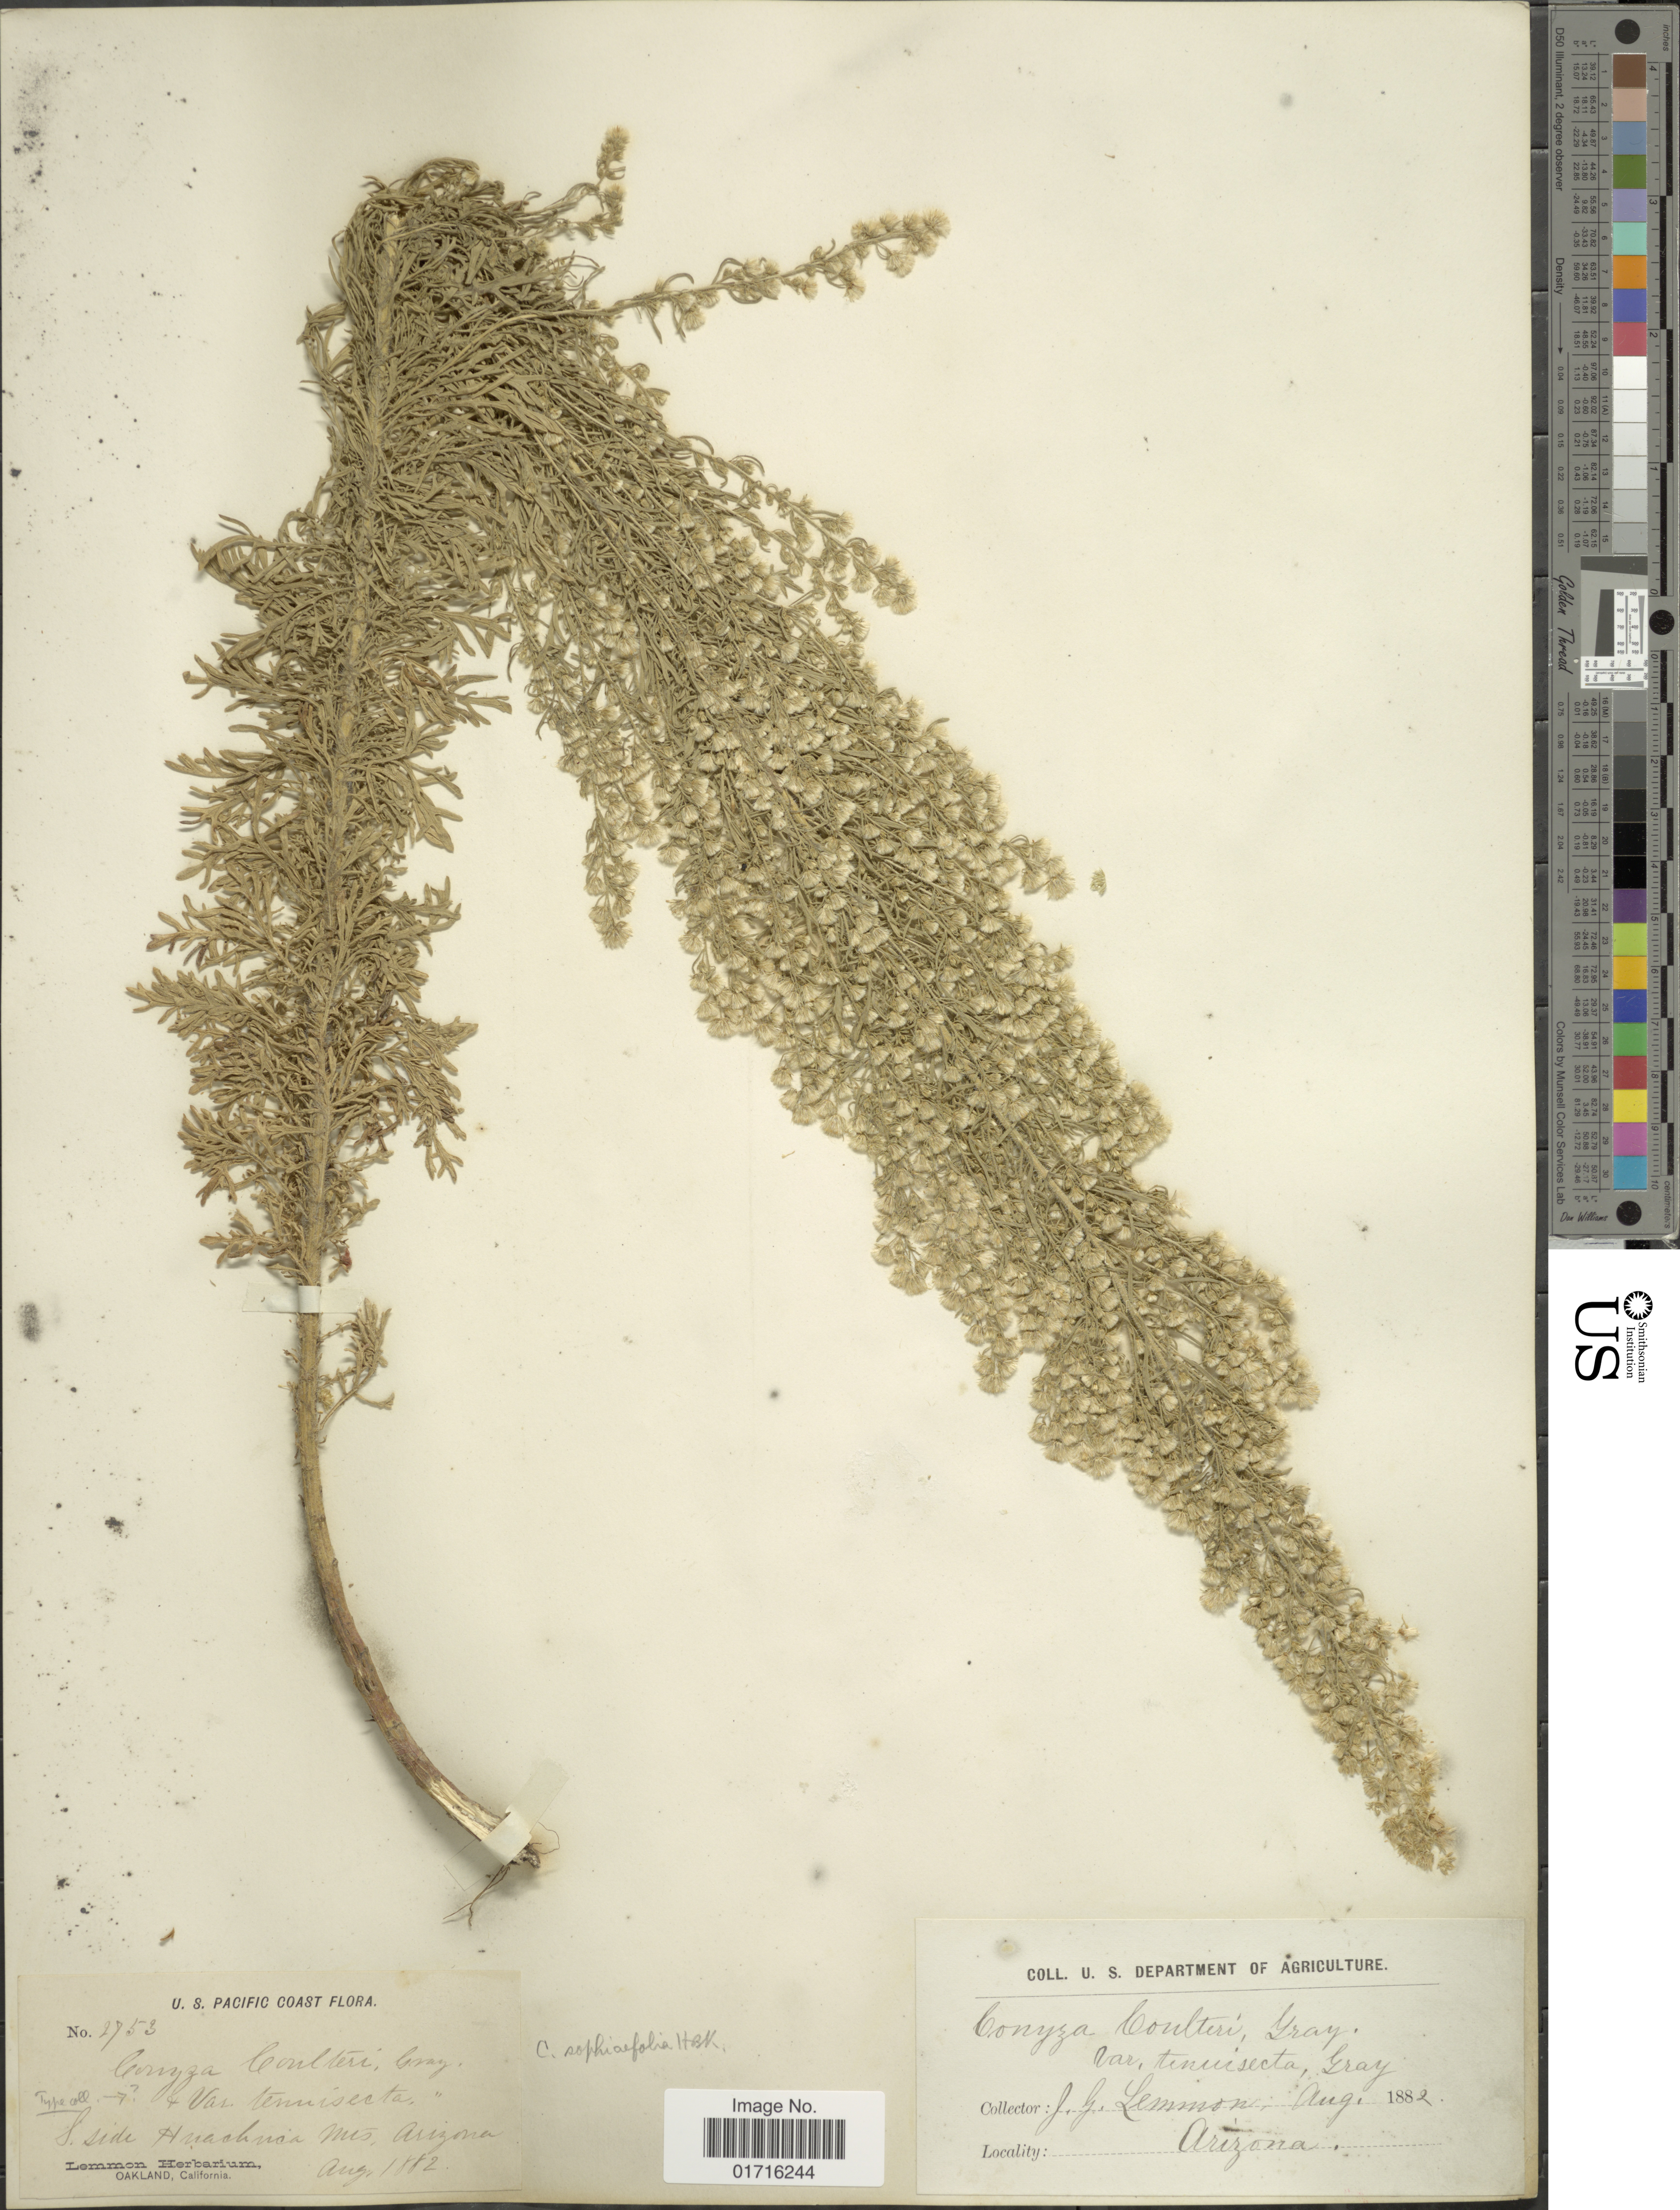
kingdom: Plantae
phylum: Tracheophyta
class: Magnoliopsida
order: Asterales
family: Asteraceae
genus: Conyza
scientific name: Conyza sophiaefolia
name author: Kunth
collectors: J. Lemmon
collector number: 2753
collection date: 1882-08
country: United States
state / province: Arizona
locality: S. side Huachuca Mts.